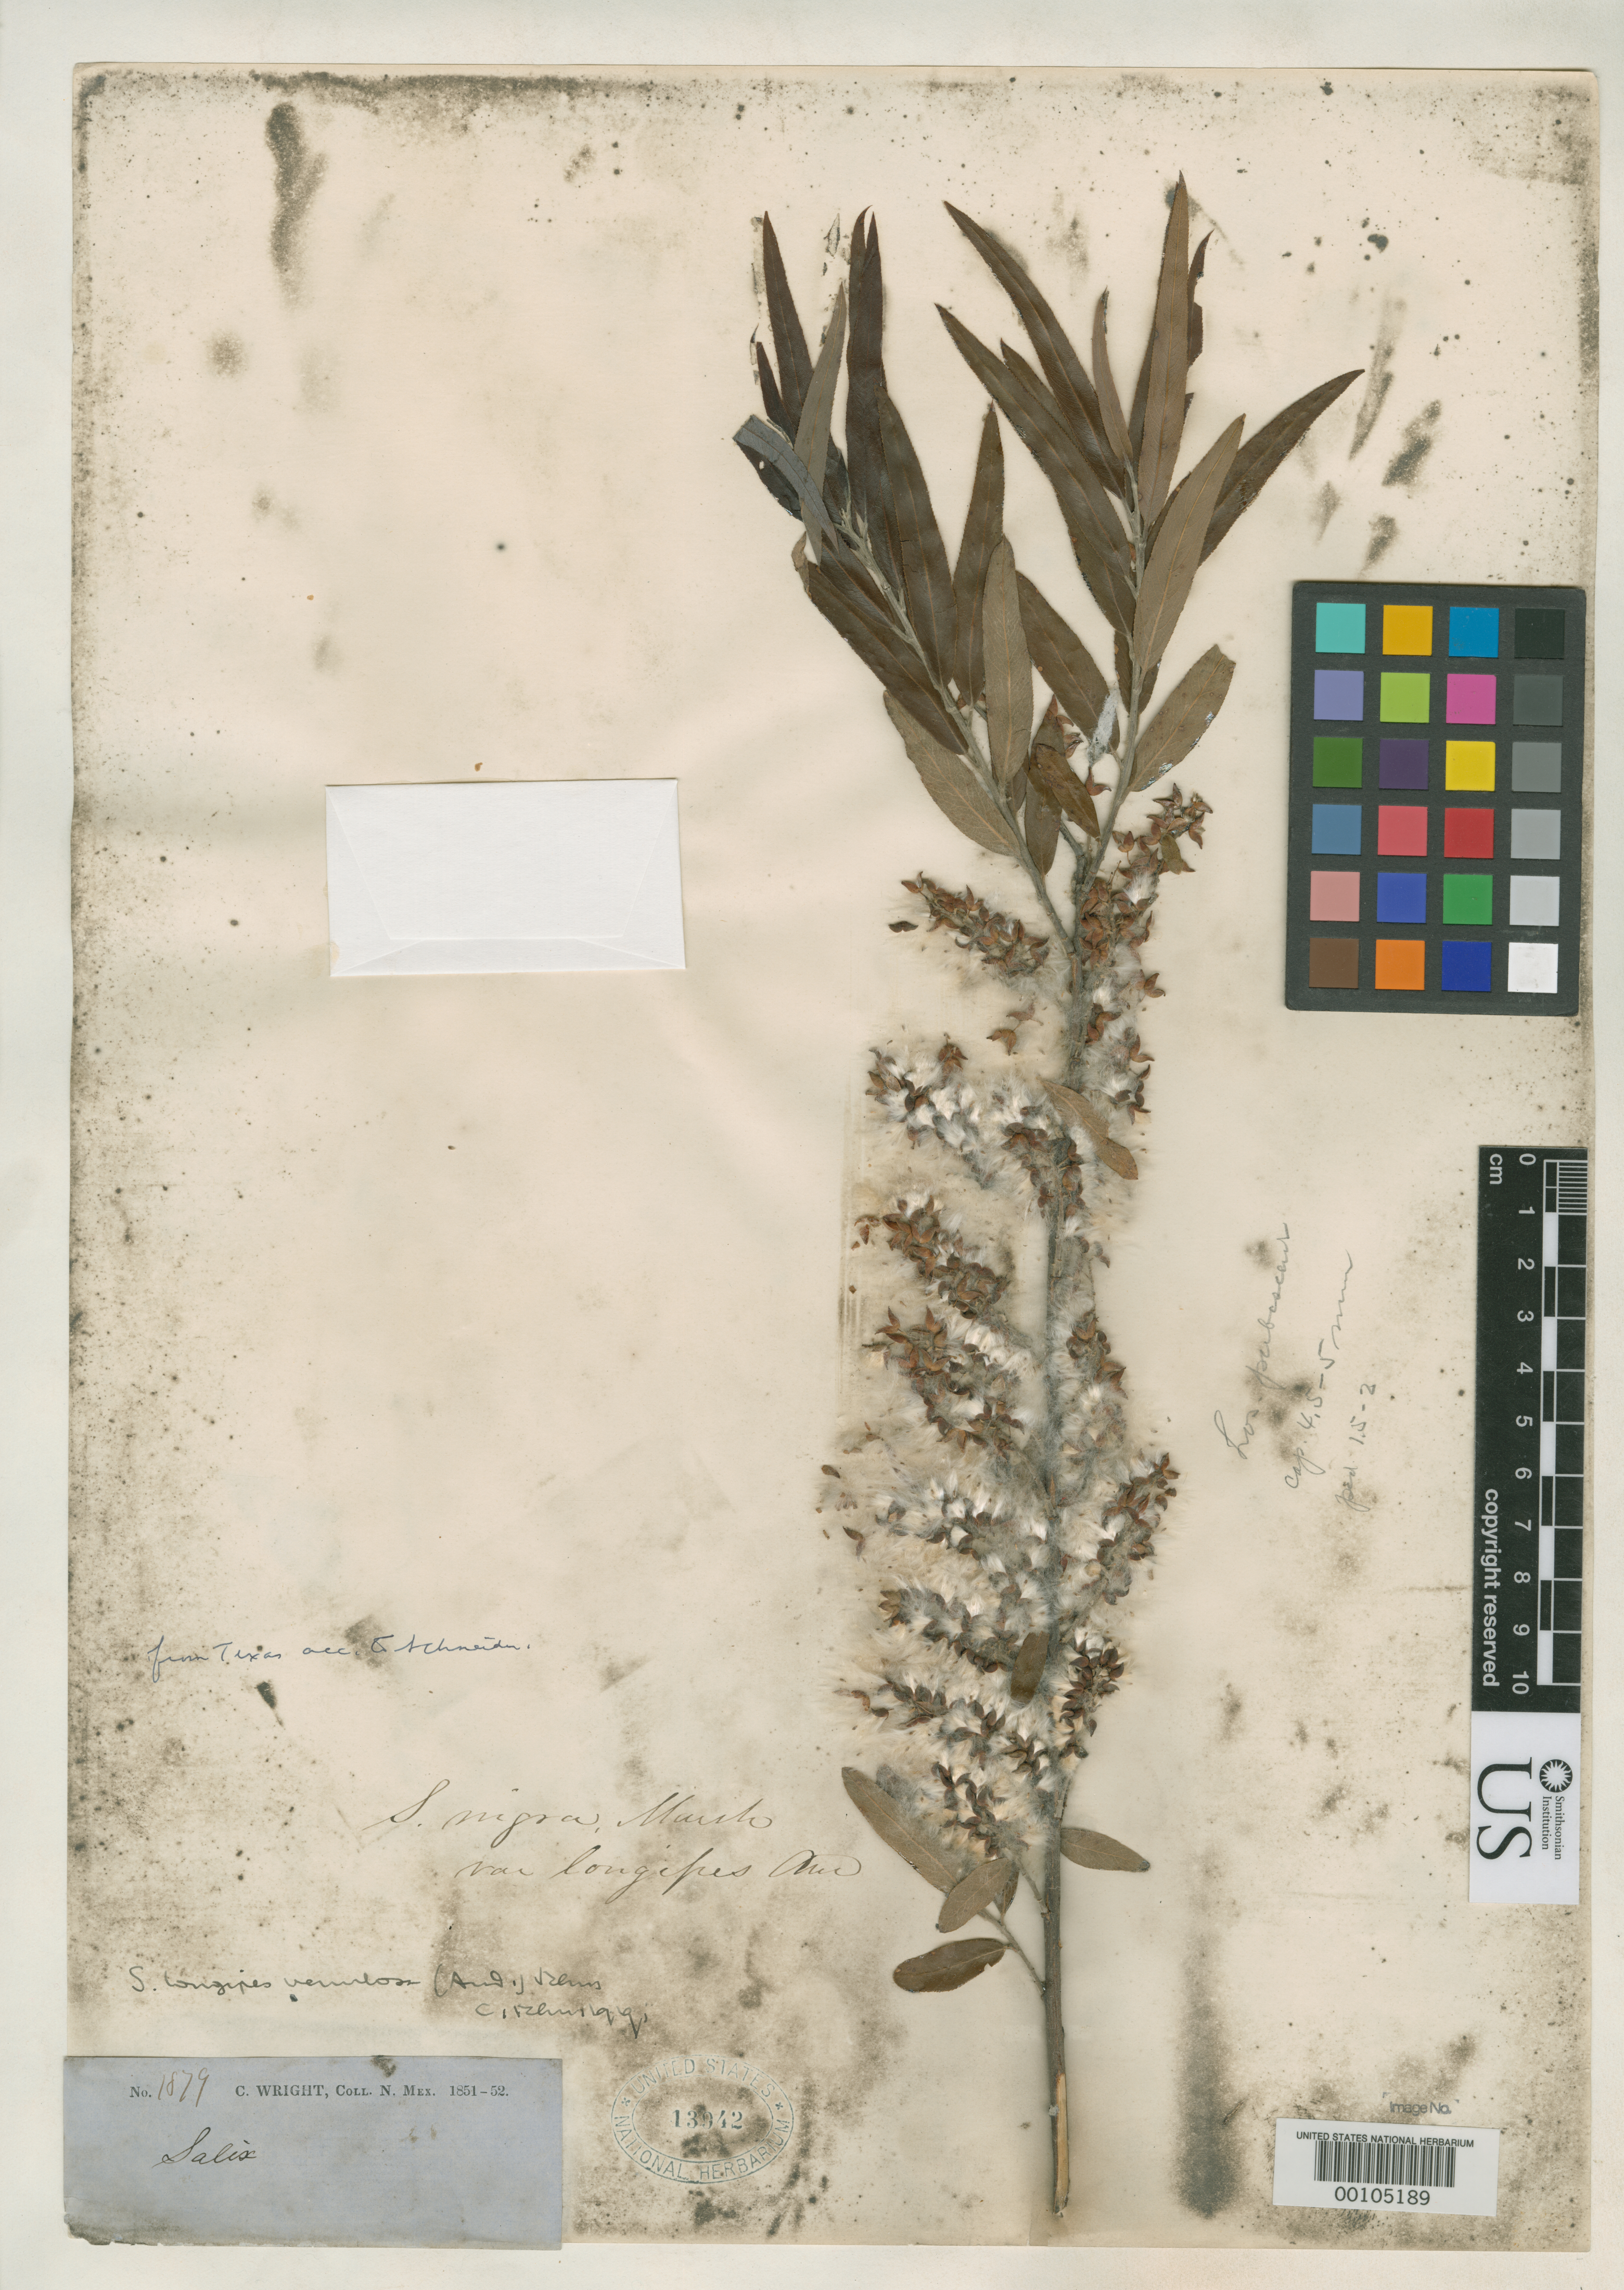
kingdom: Plantae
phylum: Tracheophyta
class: Magnoliopsida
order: Malpighiales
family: Salicaceae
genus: Salix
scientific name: Salix nigra f. venulosa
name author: Andersson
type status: Type Collection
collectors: C. Wright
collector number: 1879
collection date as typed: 1851 to -- --- 1852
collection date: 1851/1852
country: United States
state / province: New Mexico / Texas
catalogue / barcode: US 13942